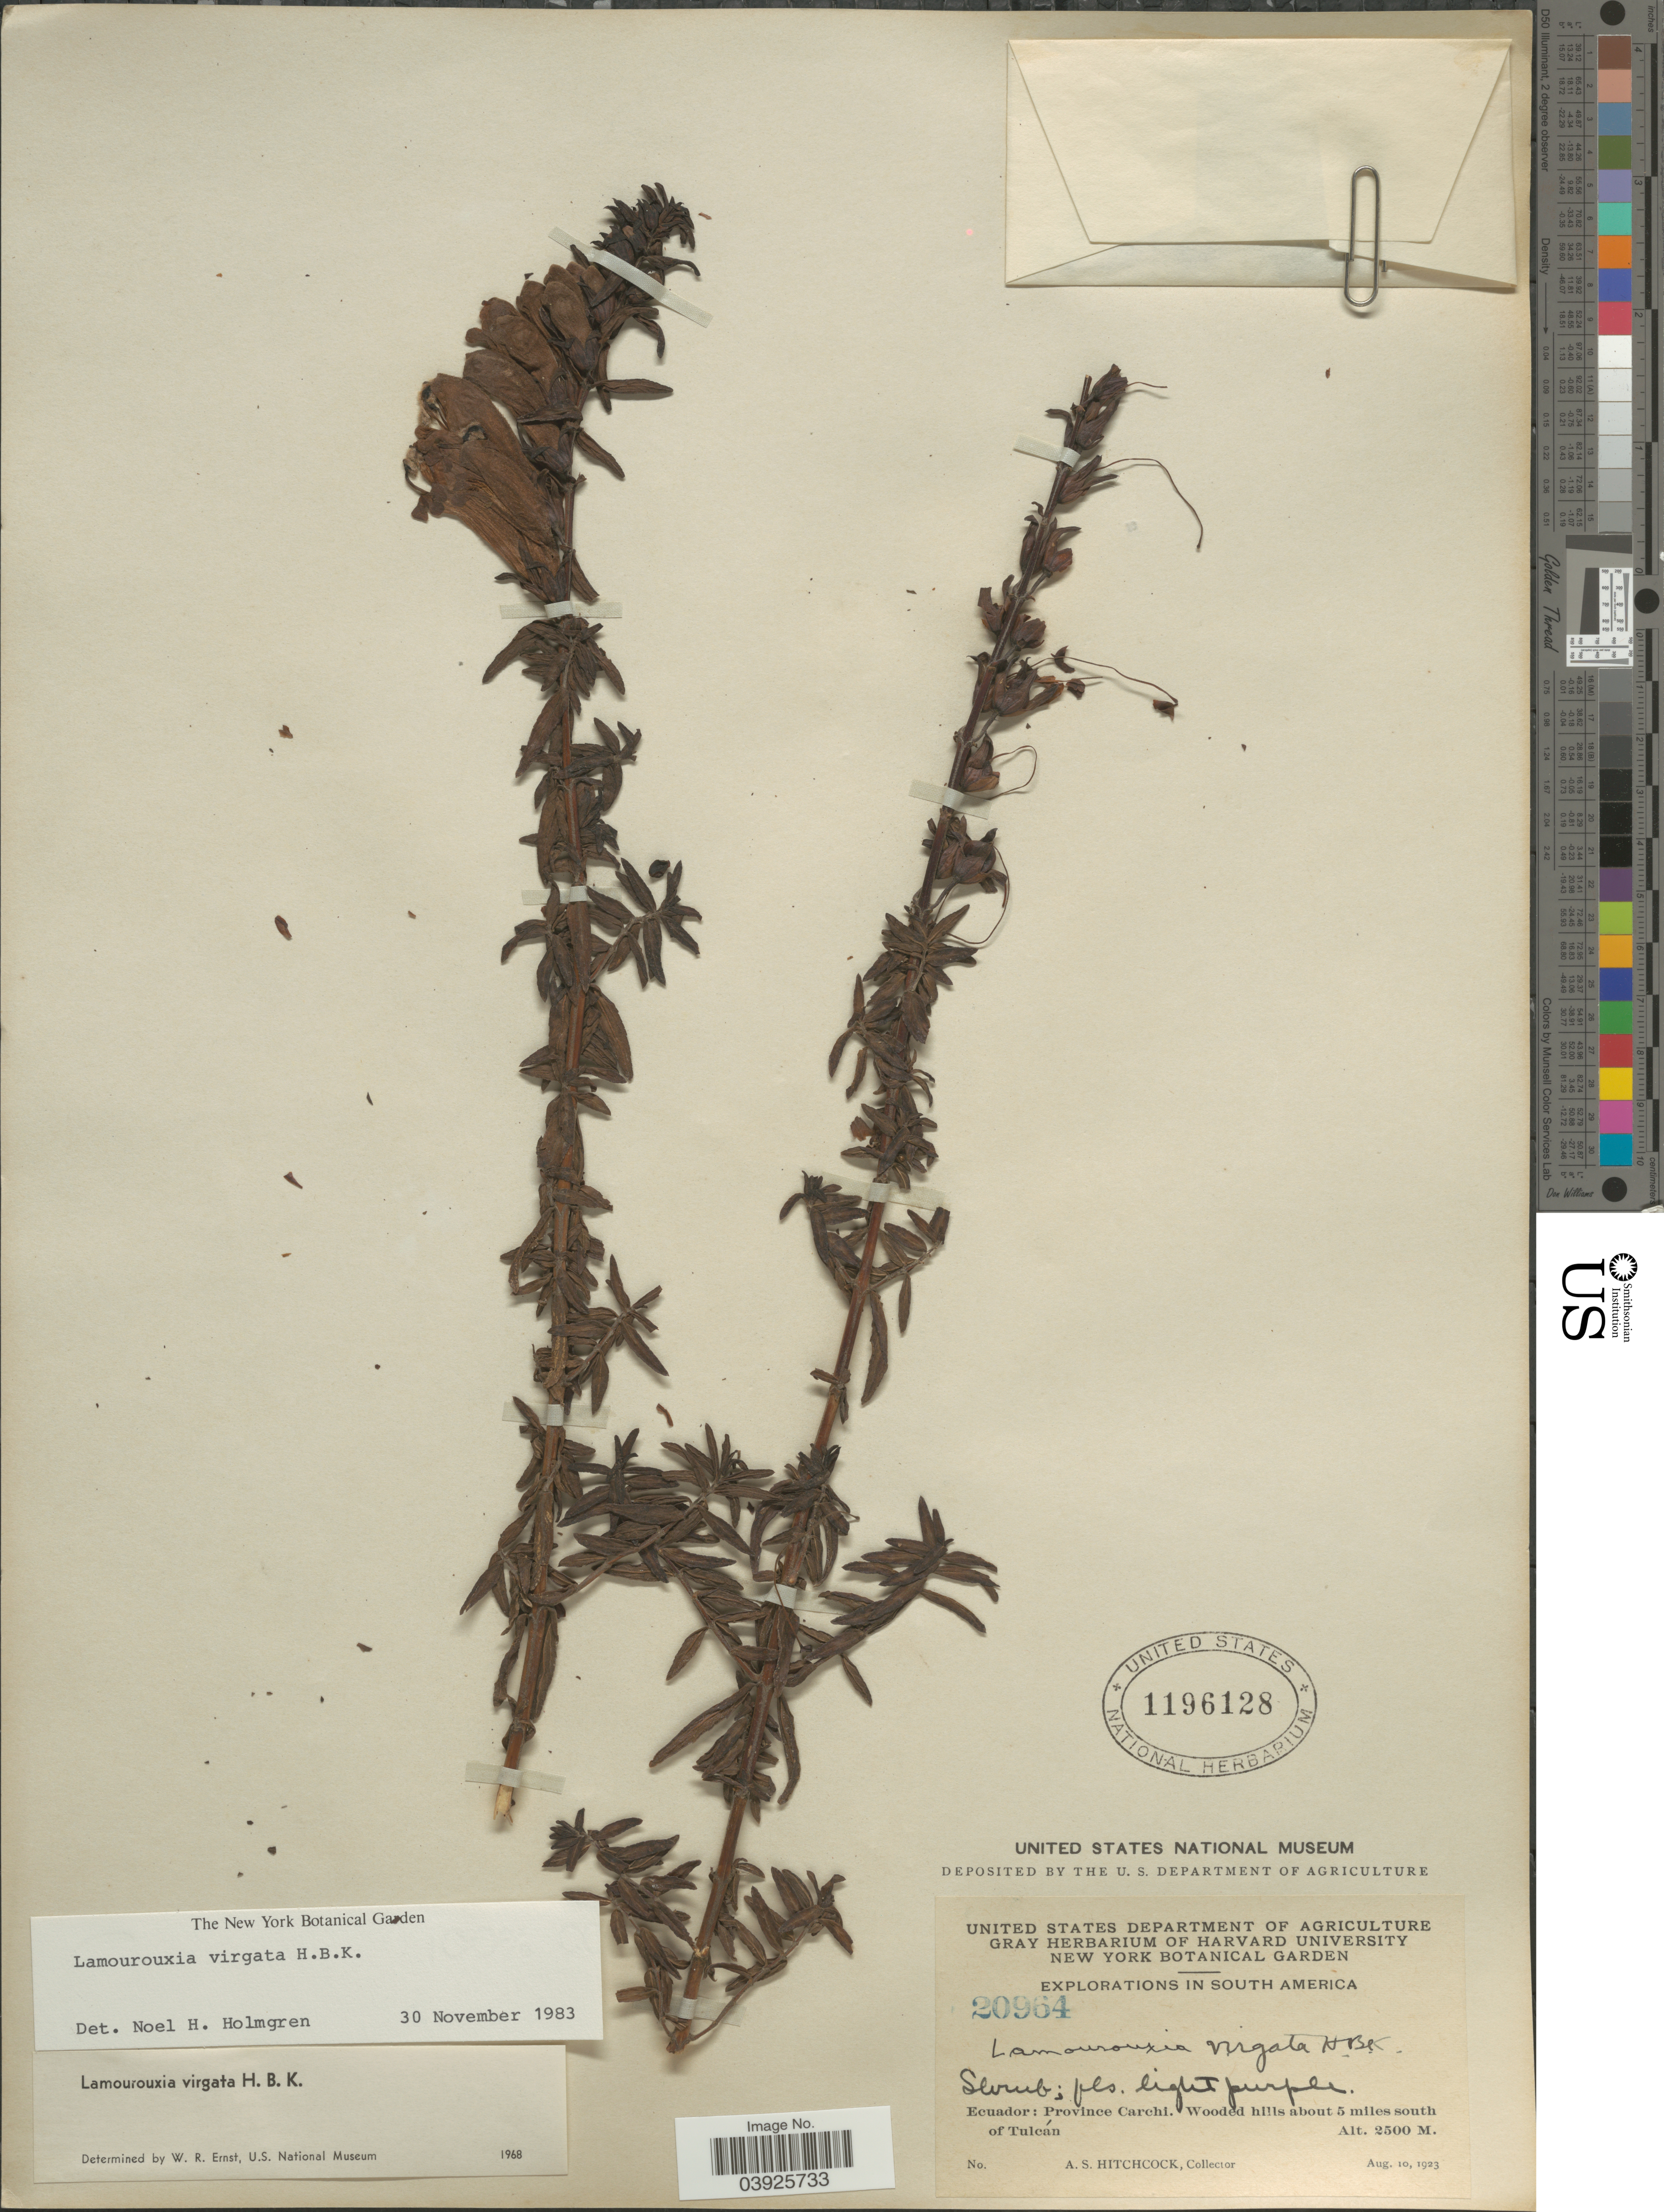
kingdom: Plantae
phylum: Tracheophyta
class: Magnoliopsida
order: Lamiales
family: Orobanchaceae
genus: Lamourouxia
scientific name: Lamourouxia virgata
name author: Kunth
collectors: A. S. Hitchcock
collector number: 20964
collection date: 1923-08-10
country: Ecuador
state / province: Carchi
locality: Wooded hills about 5 miles south of Tulcán.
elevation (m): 2500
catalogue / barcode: US 1196128